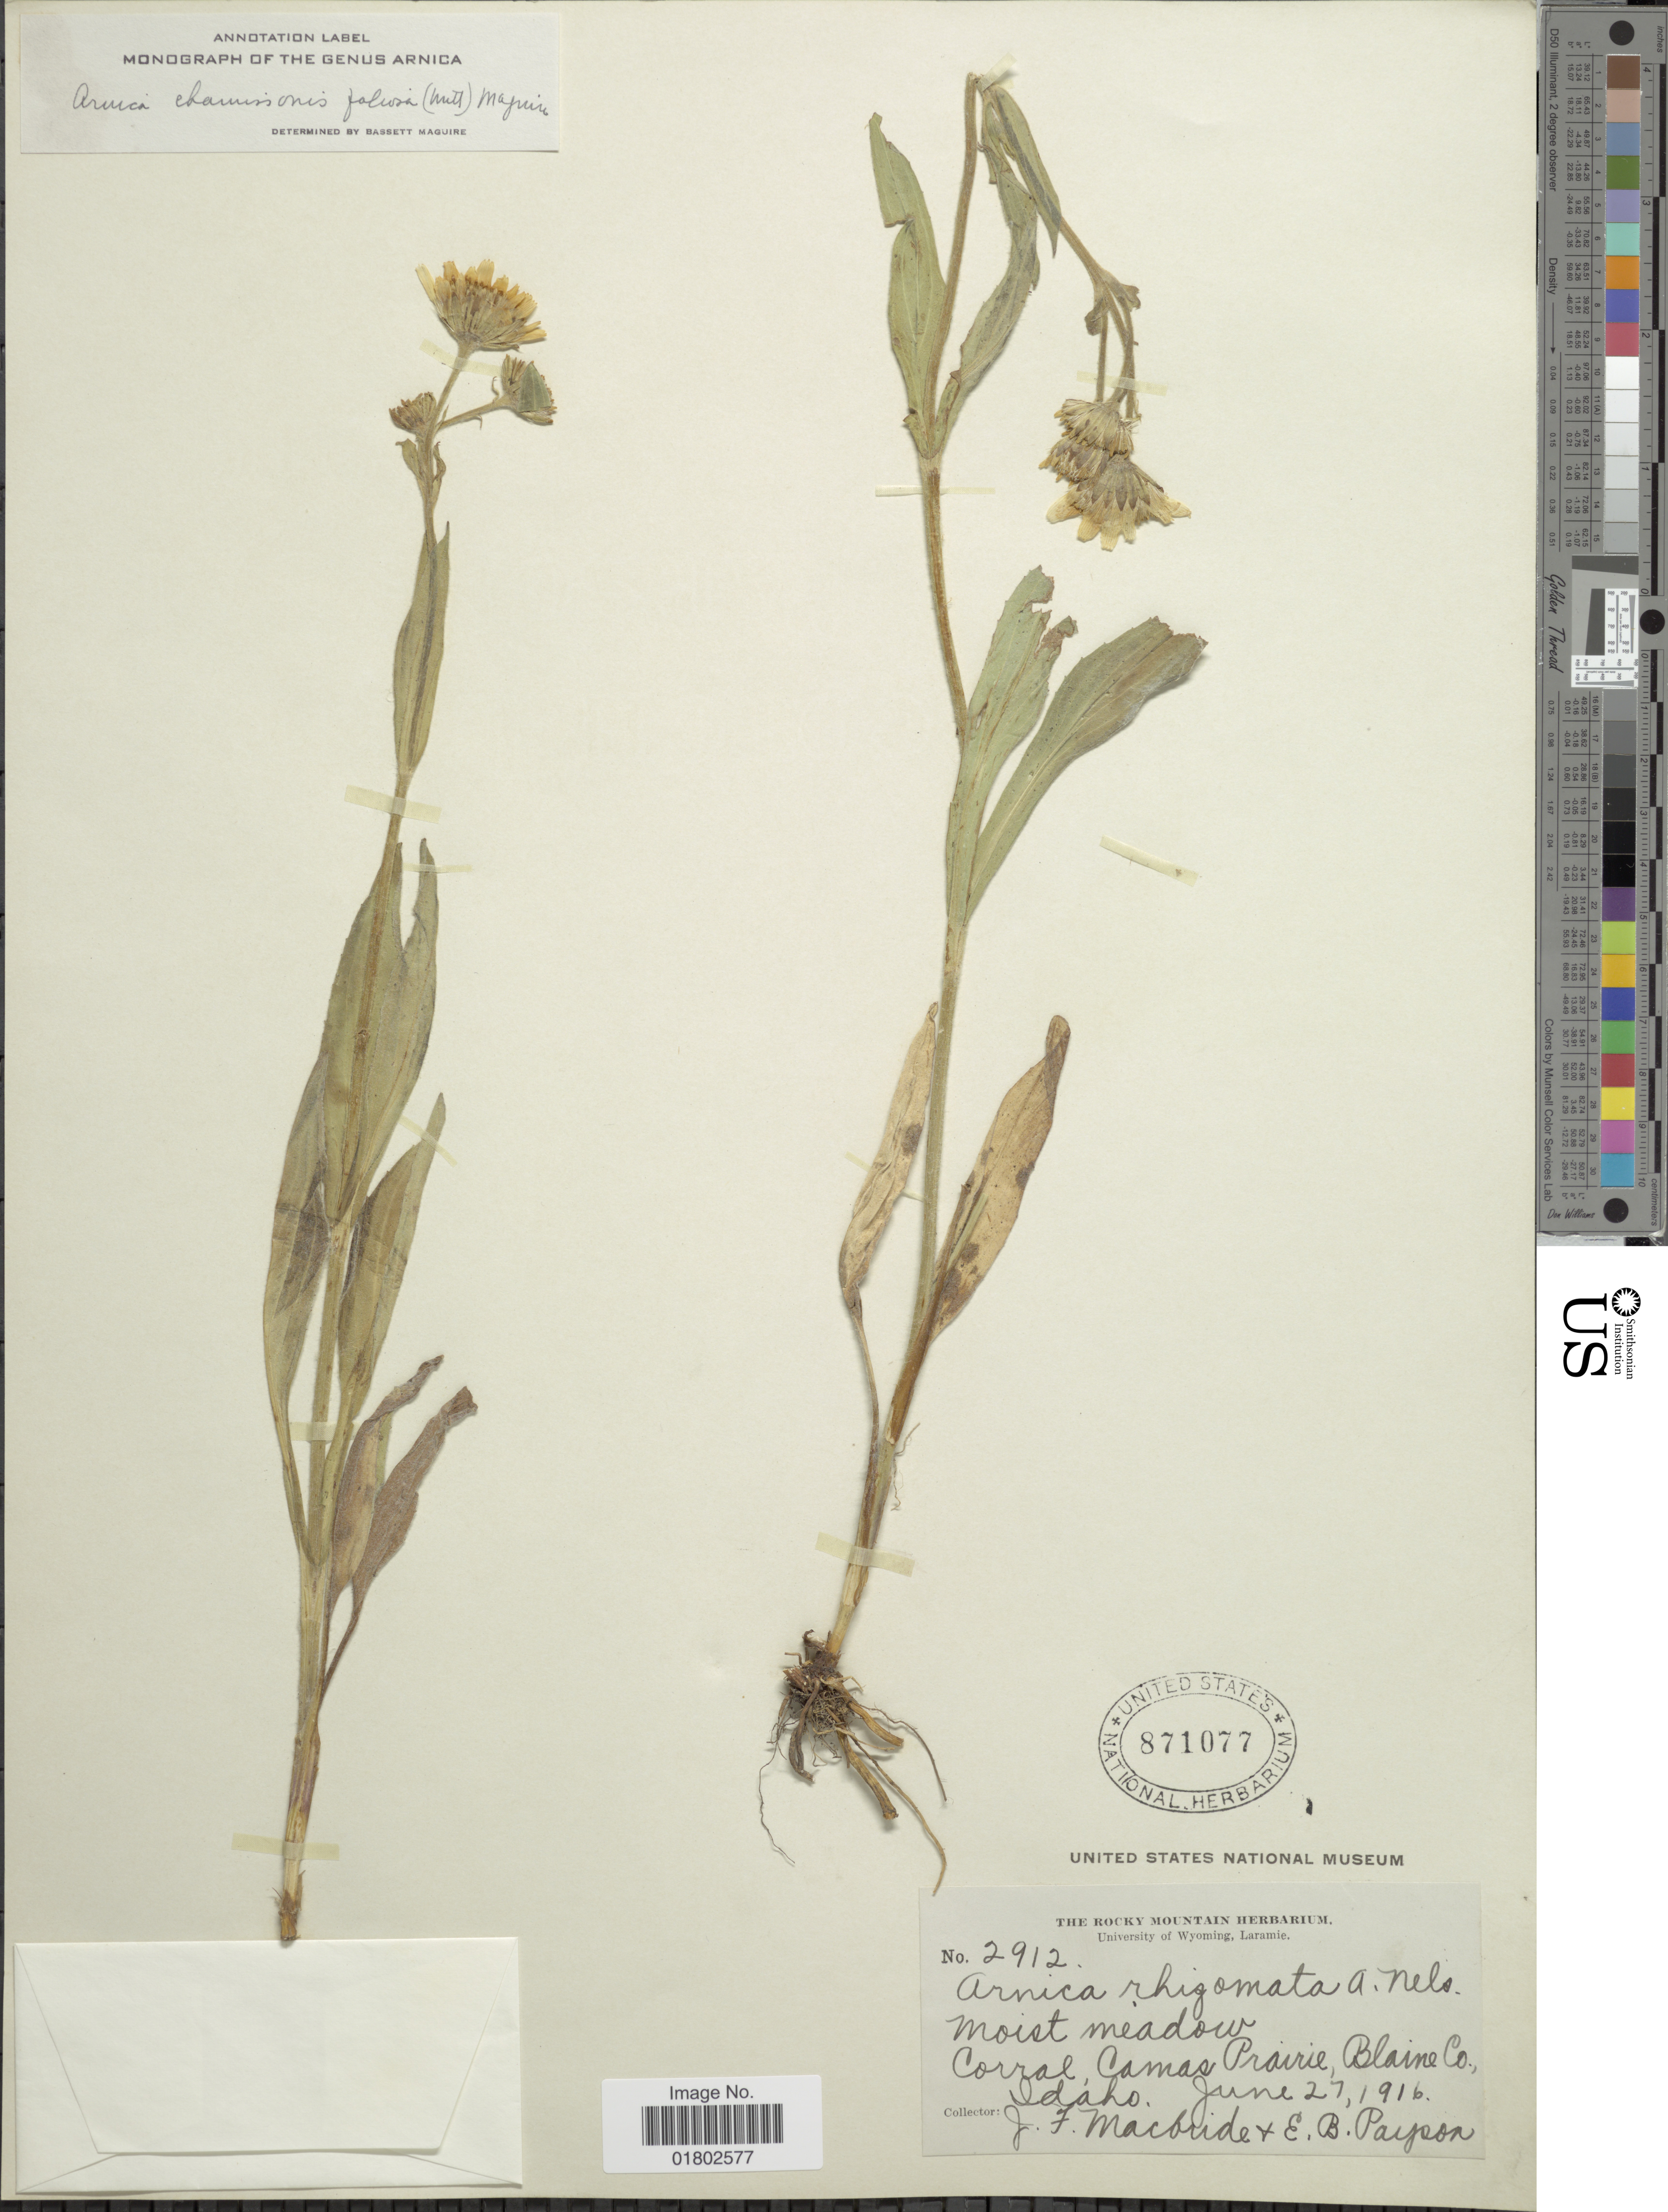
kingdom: Plantae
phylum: Tracheophyta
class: Magnoliopsida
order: Asterales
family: Asteraceae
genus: Arnica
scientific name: Arnica chamissonis subsp. foliosa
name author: (Nutt.) Maguire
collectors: J. F. Macbride & E. B. Payson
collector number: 2912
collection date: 1916-06-27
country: United States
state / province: Idaho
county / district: Blaine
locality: Corral, Camas Prairie.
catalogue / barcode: US 371077